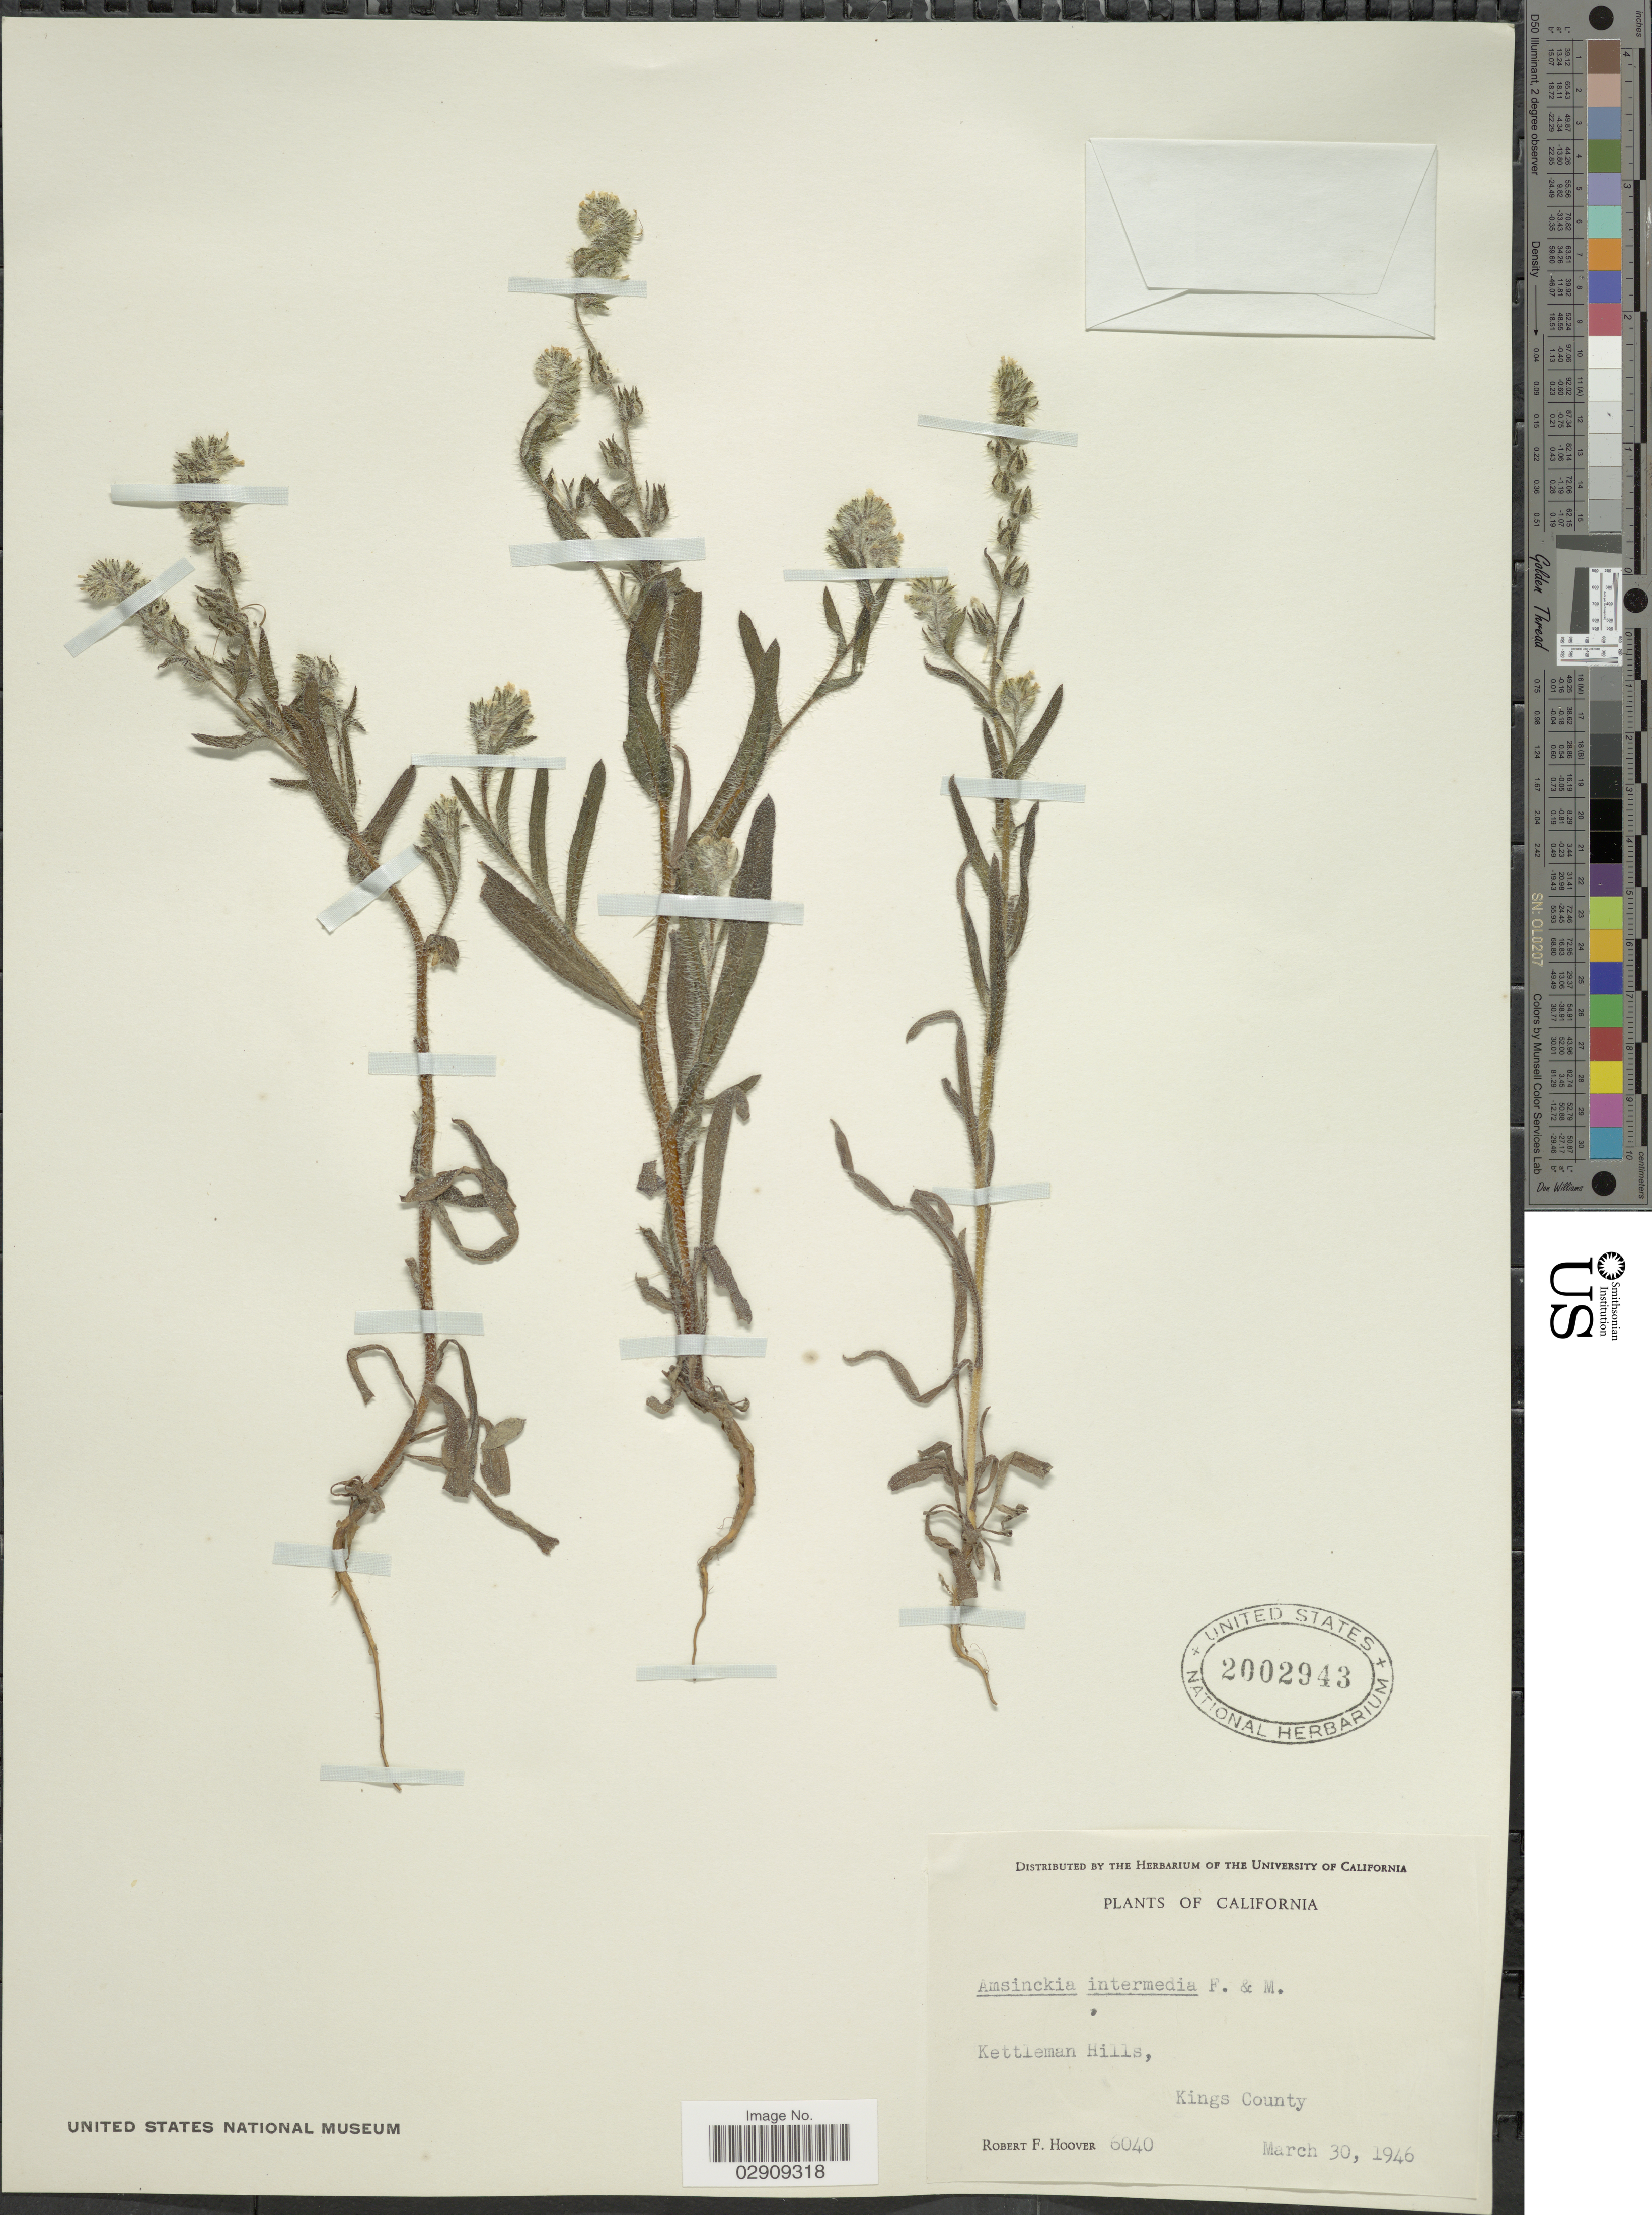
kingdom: Plantae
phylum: Tracheophyta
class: Magnoliopsida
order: Boraginales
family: Boraginaceae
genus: Amsinckia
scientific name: Amsinckia menziesii var. intermedia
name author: (Fisch. & C.A. Mey.) Ganders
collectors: R. F. Hoover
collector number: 6040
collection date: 1946-03-30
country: United States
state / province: California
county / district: Kings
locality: Kettleman Hills, Kings County.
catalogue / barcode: US 2002943